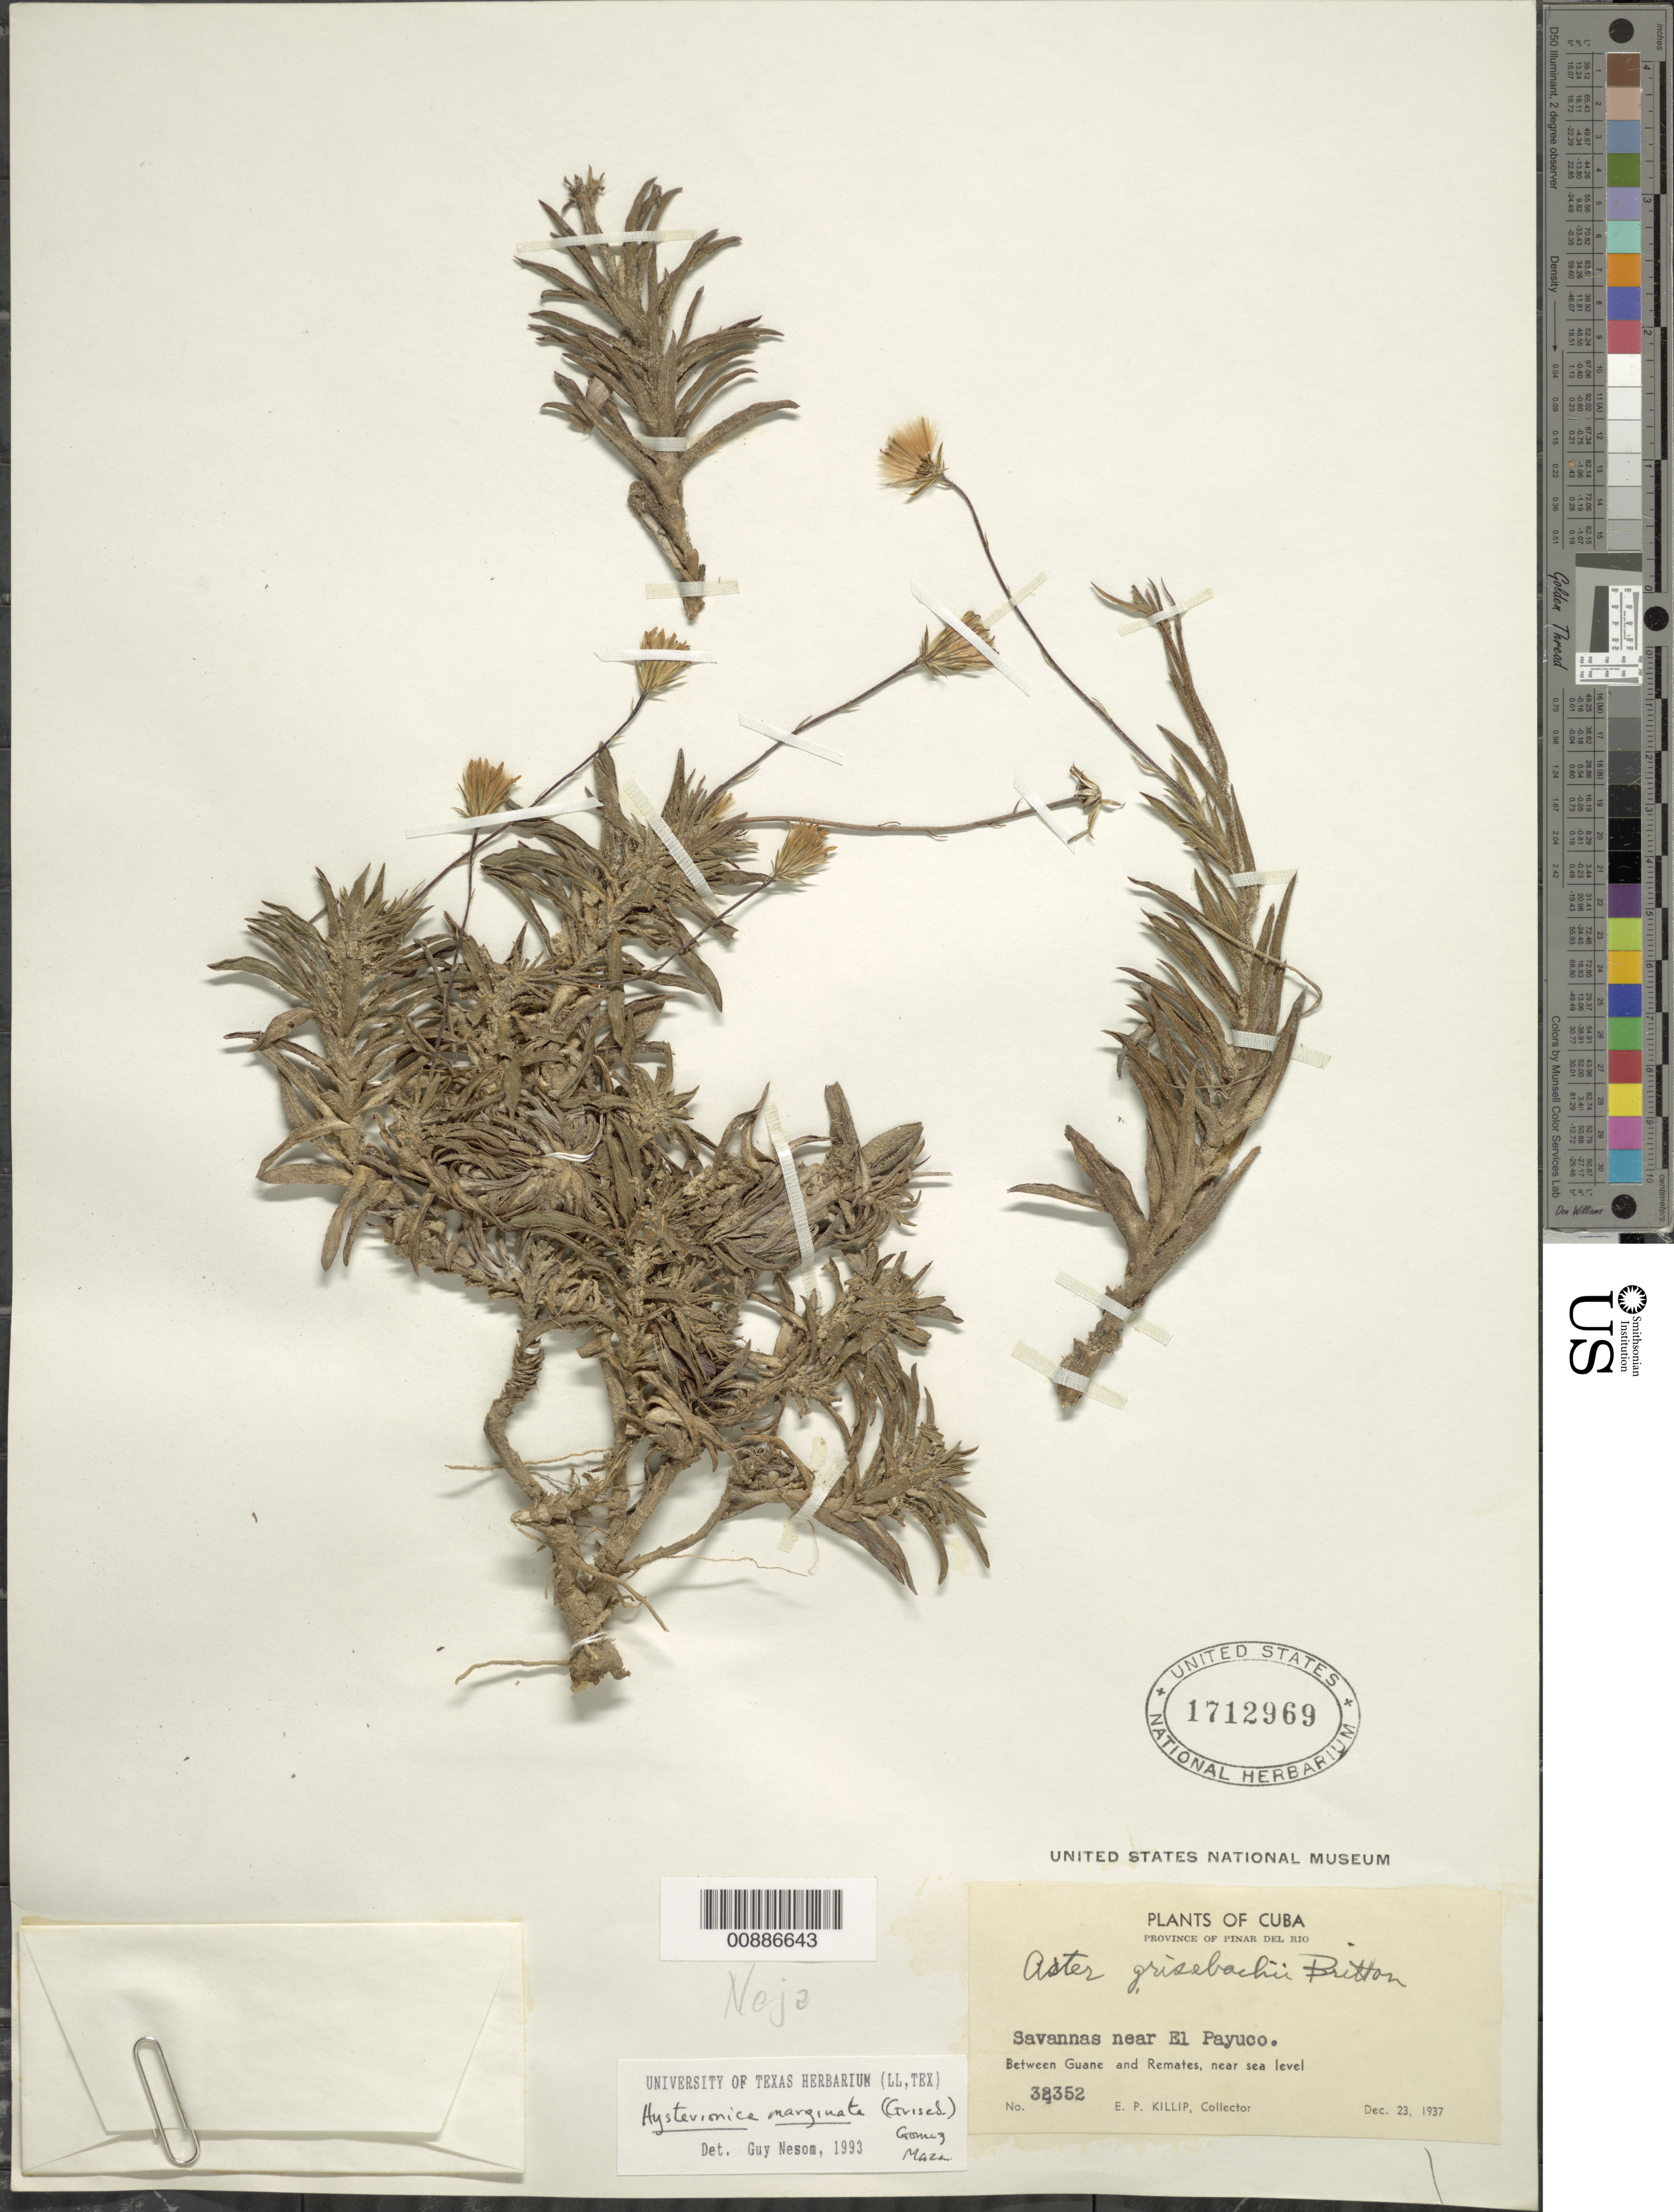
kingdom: Plantae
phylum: Tracheophyta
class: Magnoliopsida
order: Asterales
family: Asteraceae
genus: Neja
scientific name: Neja marginata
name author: (Griseb.) G.L. Nesom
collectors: E. P. Killip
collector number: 32352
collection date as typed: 23 Dec 1937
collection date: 1937-12-23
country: Cuba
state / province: Pinar del Río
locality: Near El Payuco. Between Guane and Remates.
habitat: Savannas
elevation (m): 0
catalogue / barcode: US 1712969